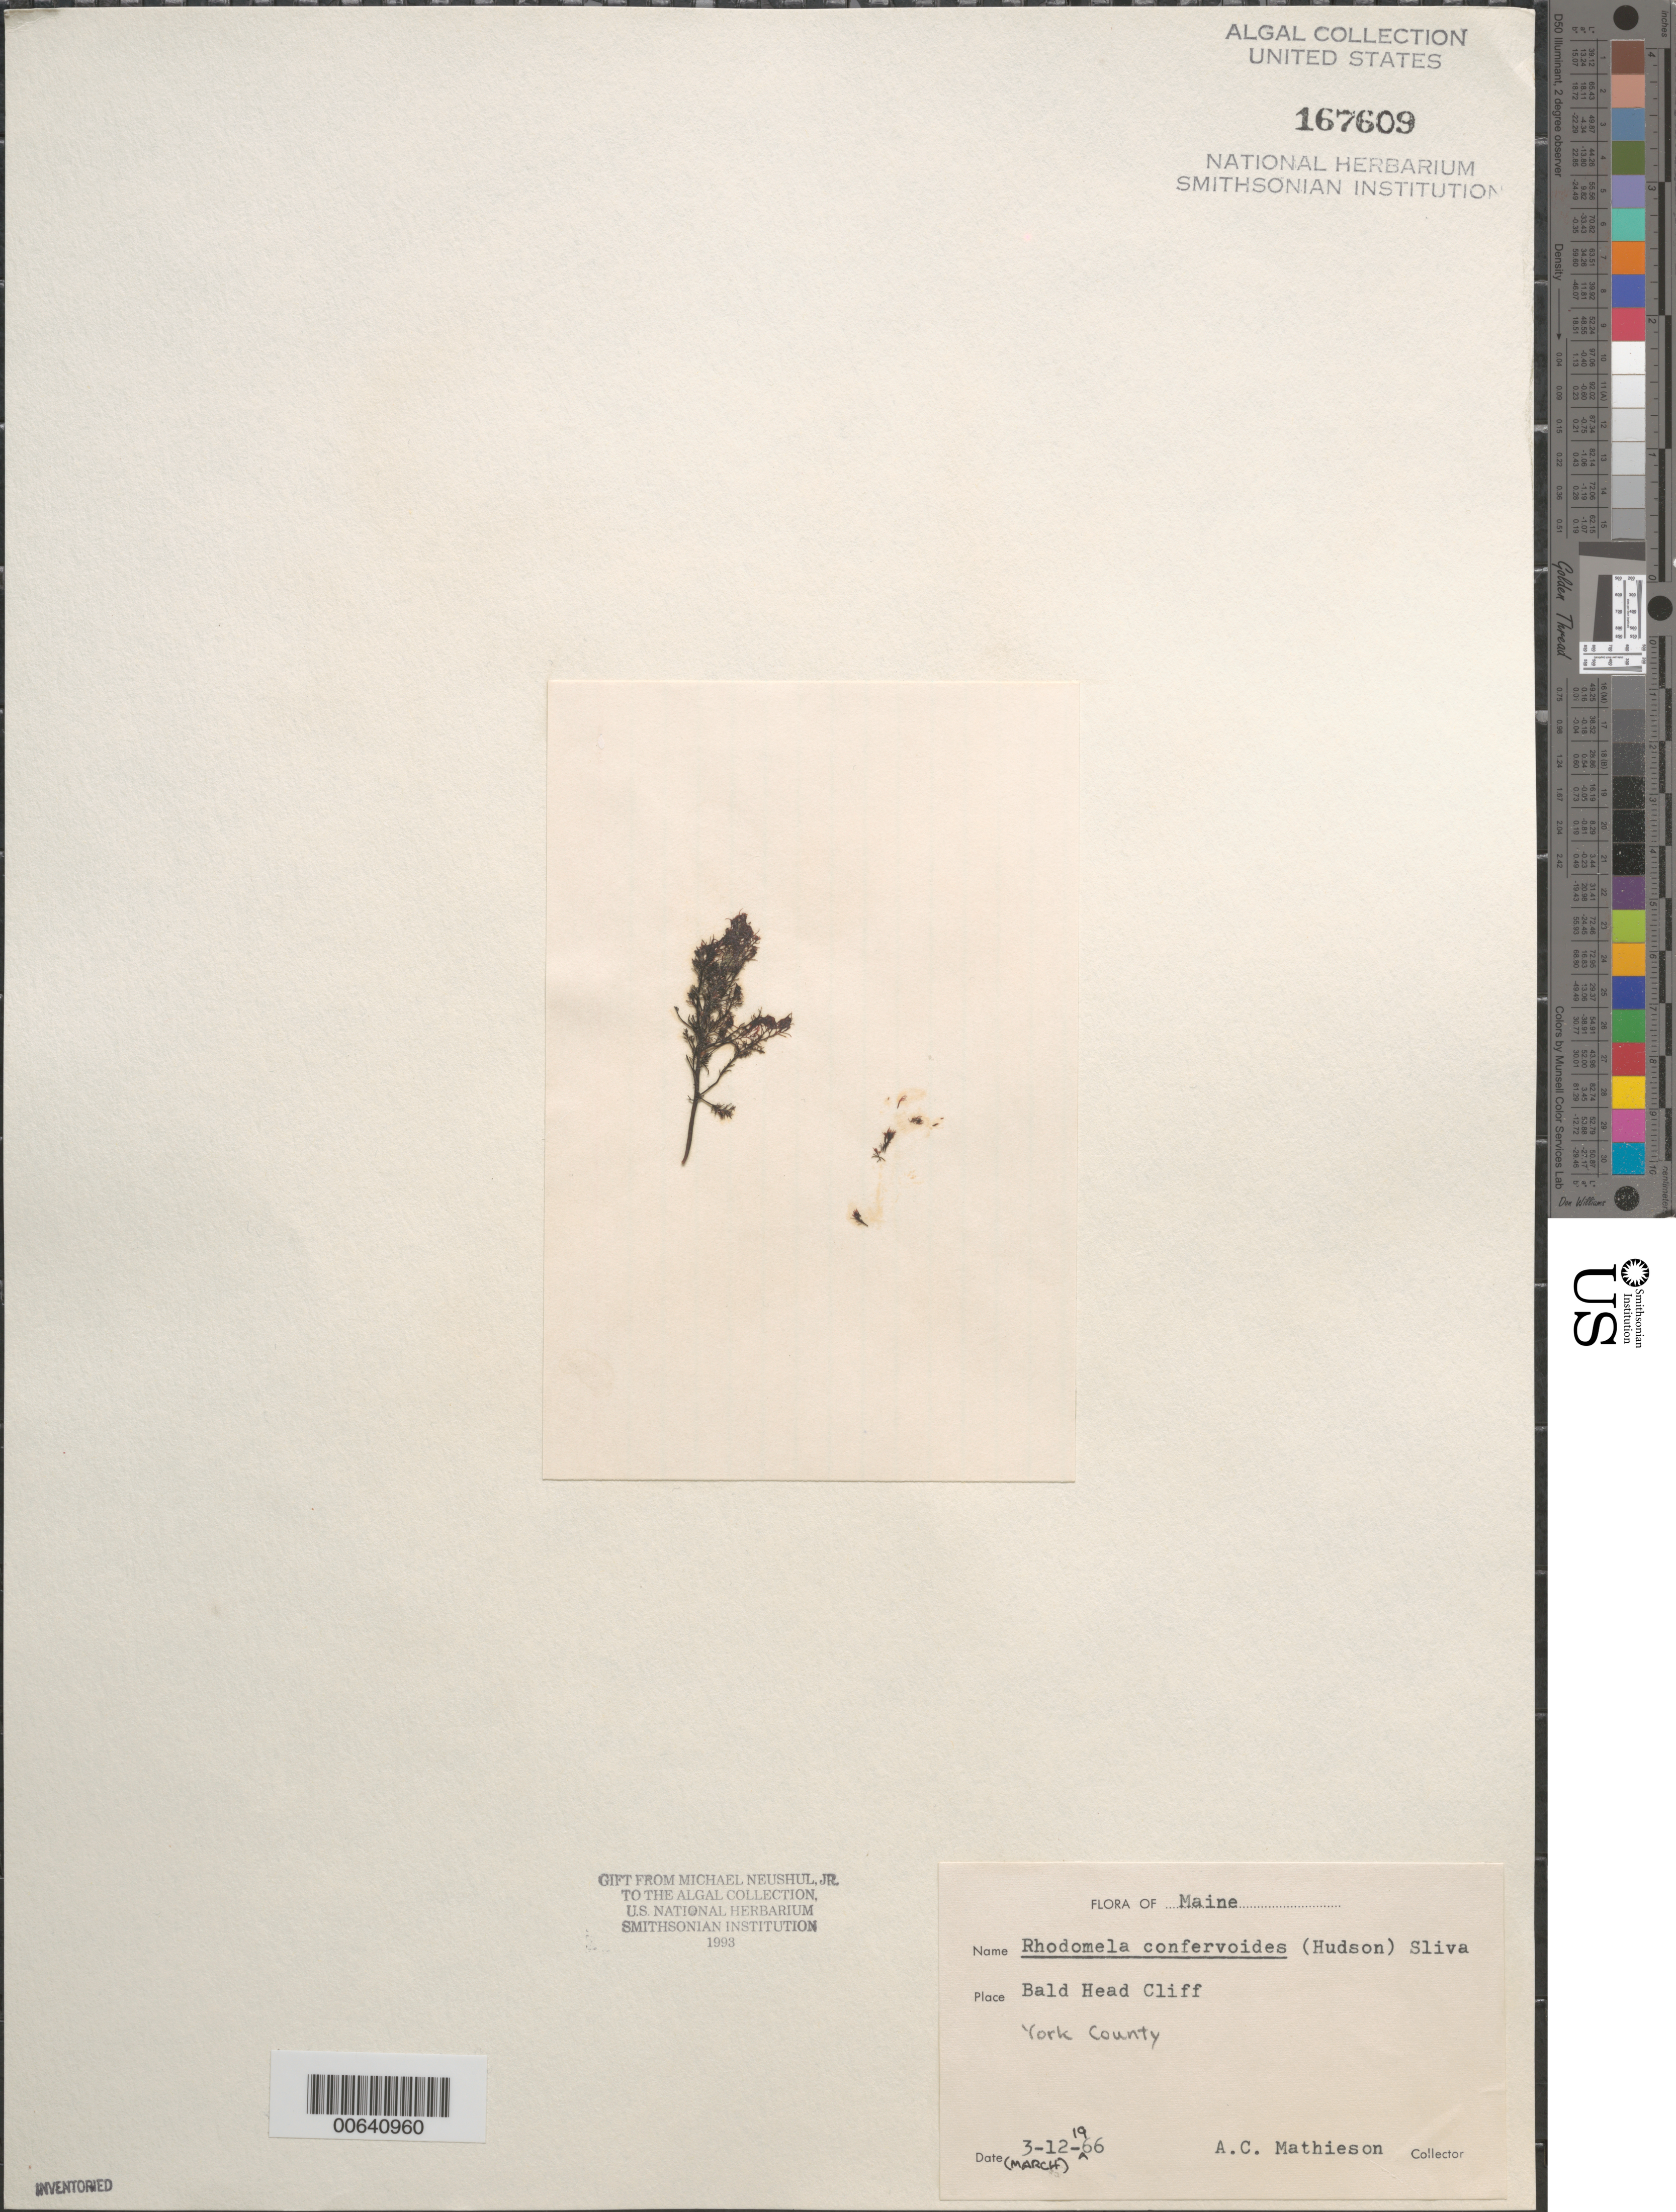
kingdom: Plantae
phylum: Rhodophyta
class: Florideophyceae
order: Ceramiales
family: Rhodomelaceae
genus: Rhodomela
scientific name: Rhodomela confervoides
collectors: A. C. Mathieson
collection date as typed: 12 Mar 1966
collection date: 1966-03-12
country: United States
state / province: Maine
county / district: York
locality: Bald Head Cliff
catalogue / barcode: US 167609